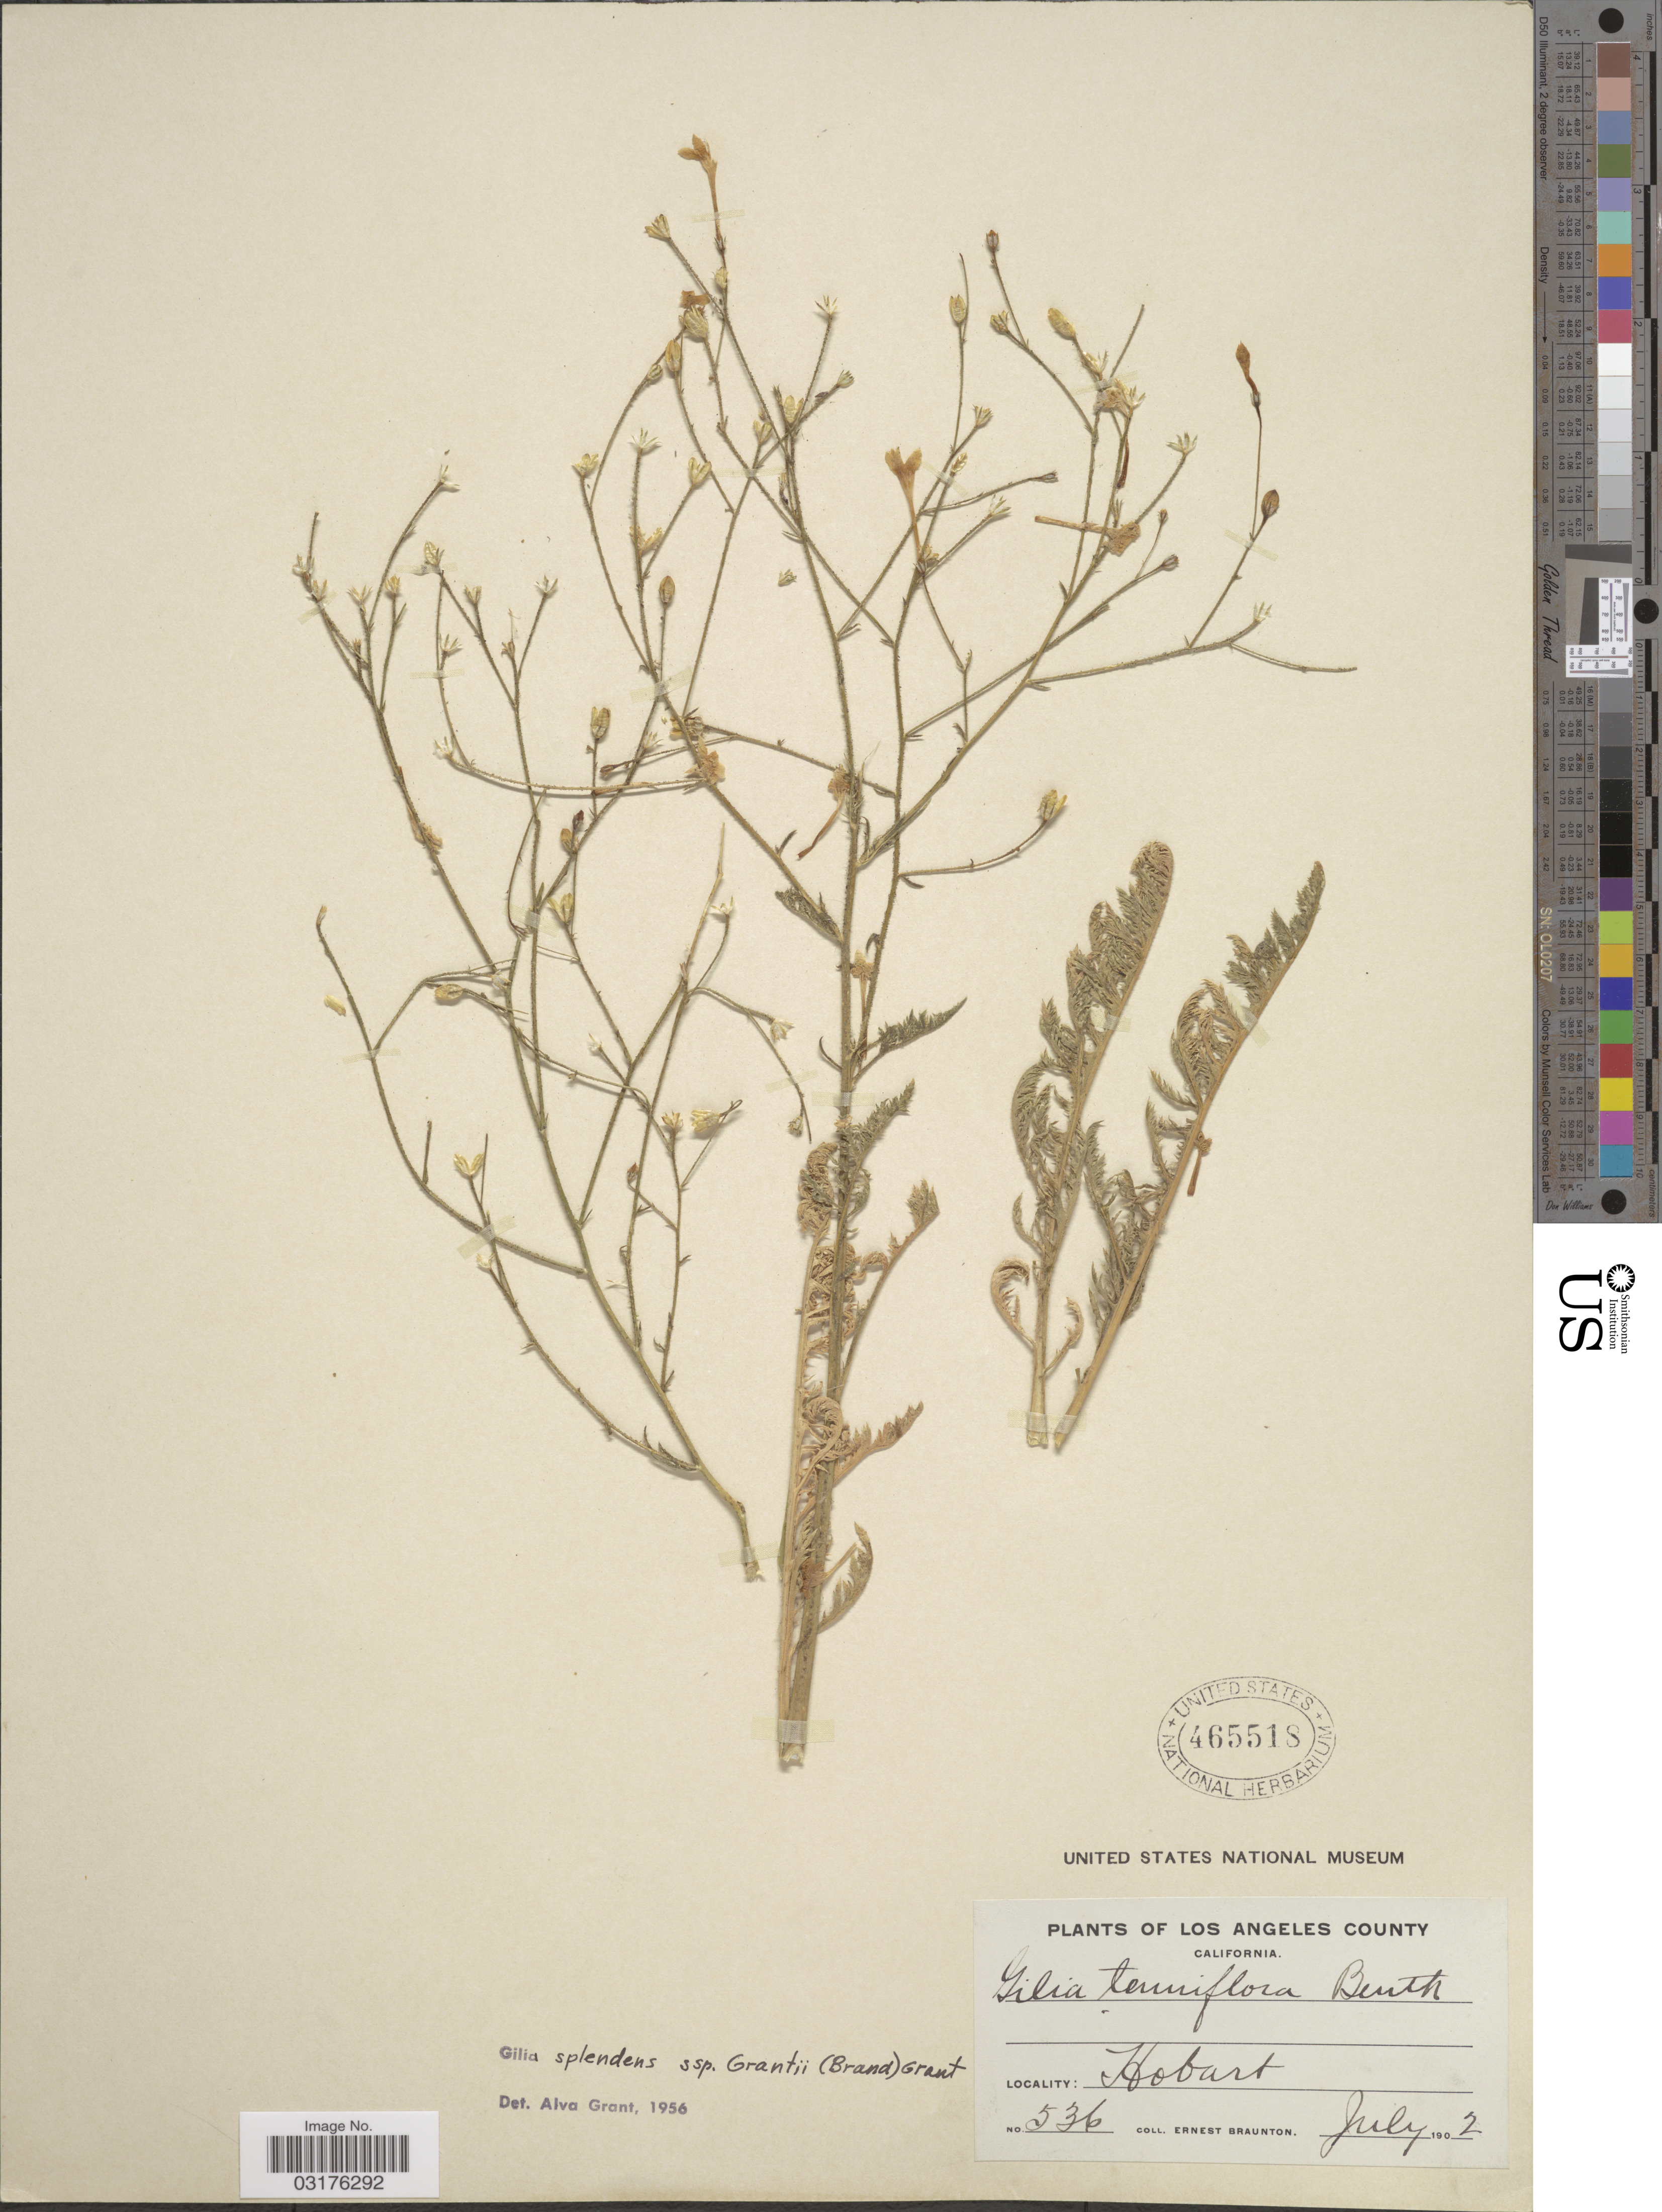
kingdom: Plantae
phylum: Tracheophyta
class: Magnoliopsida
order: Ericales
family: Polemoniaceae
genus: Saltugilia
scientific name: Saltugilia splendens subsp. grantii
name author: (Brand) L.A. Johnson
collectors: E. Braunton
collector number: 536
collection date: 1902-07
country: United States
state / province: California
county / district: Los Angeles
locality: Los Angeles County, Hobart.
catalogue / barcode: US 465518